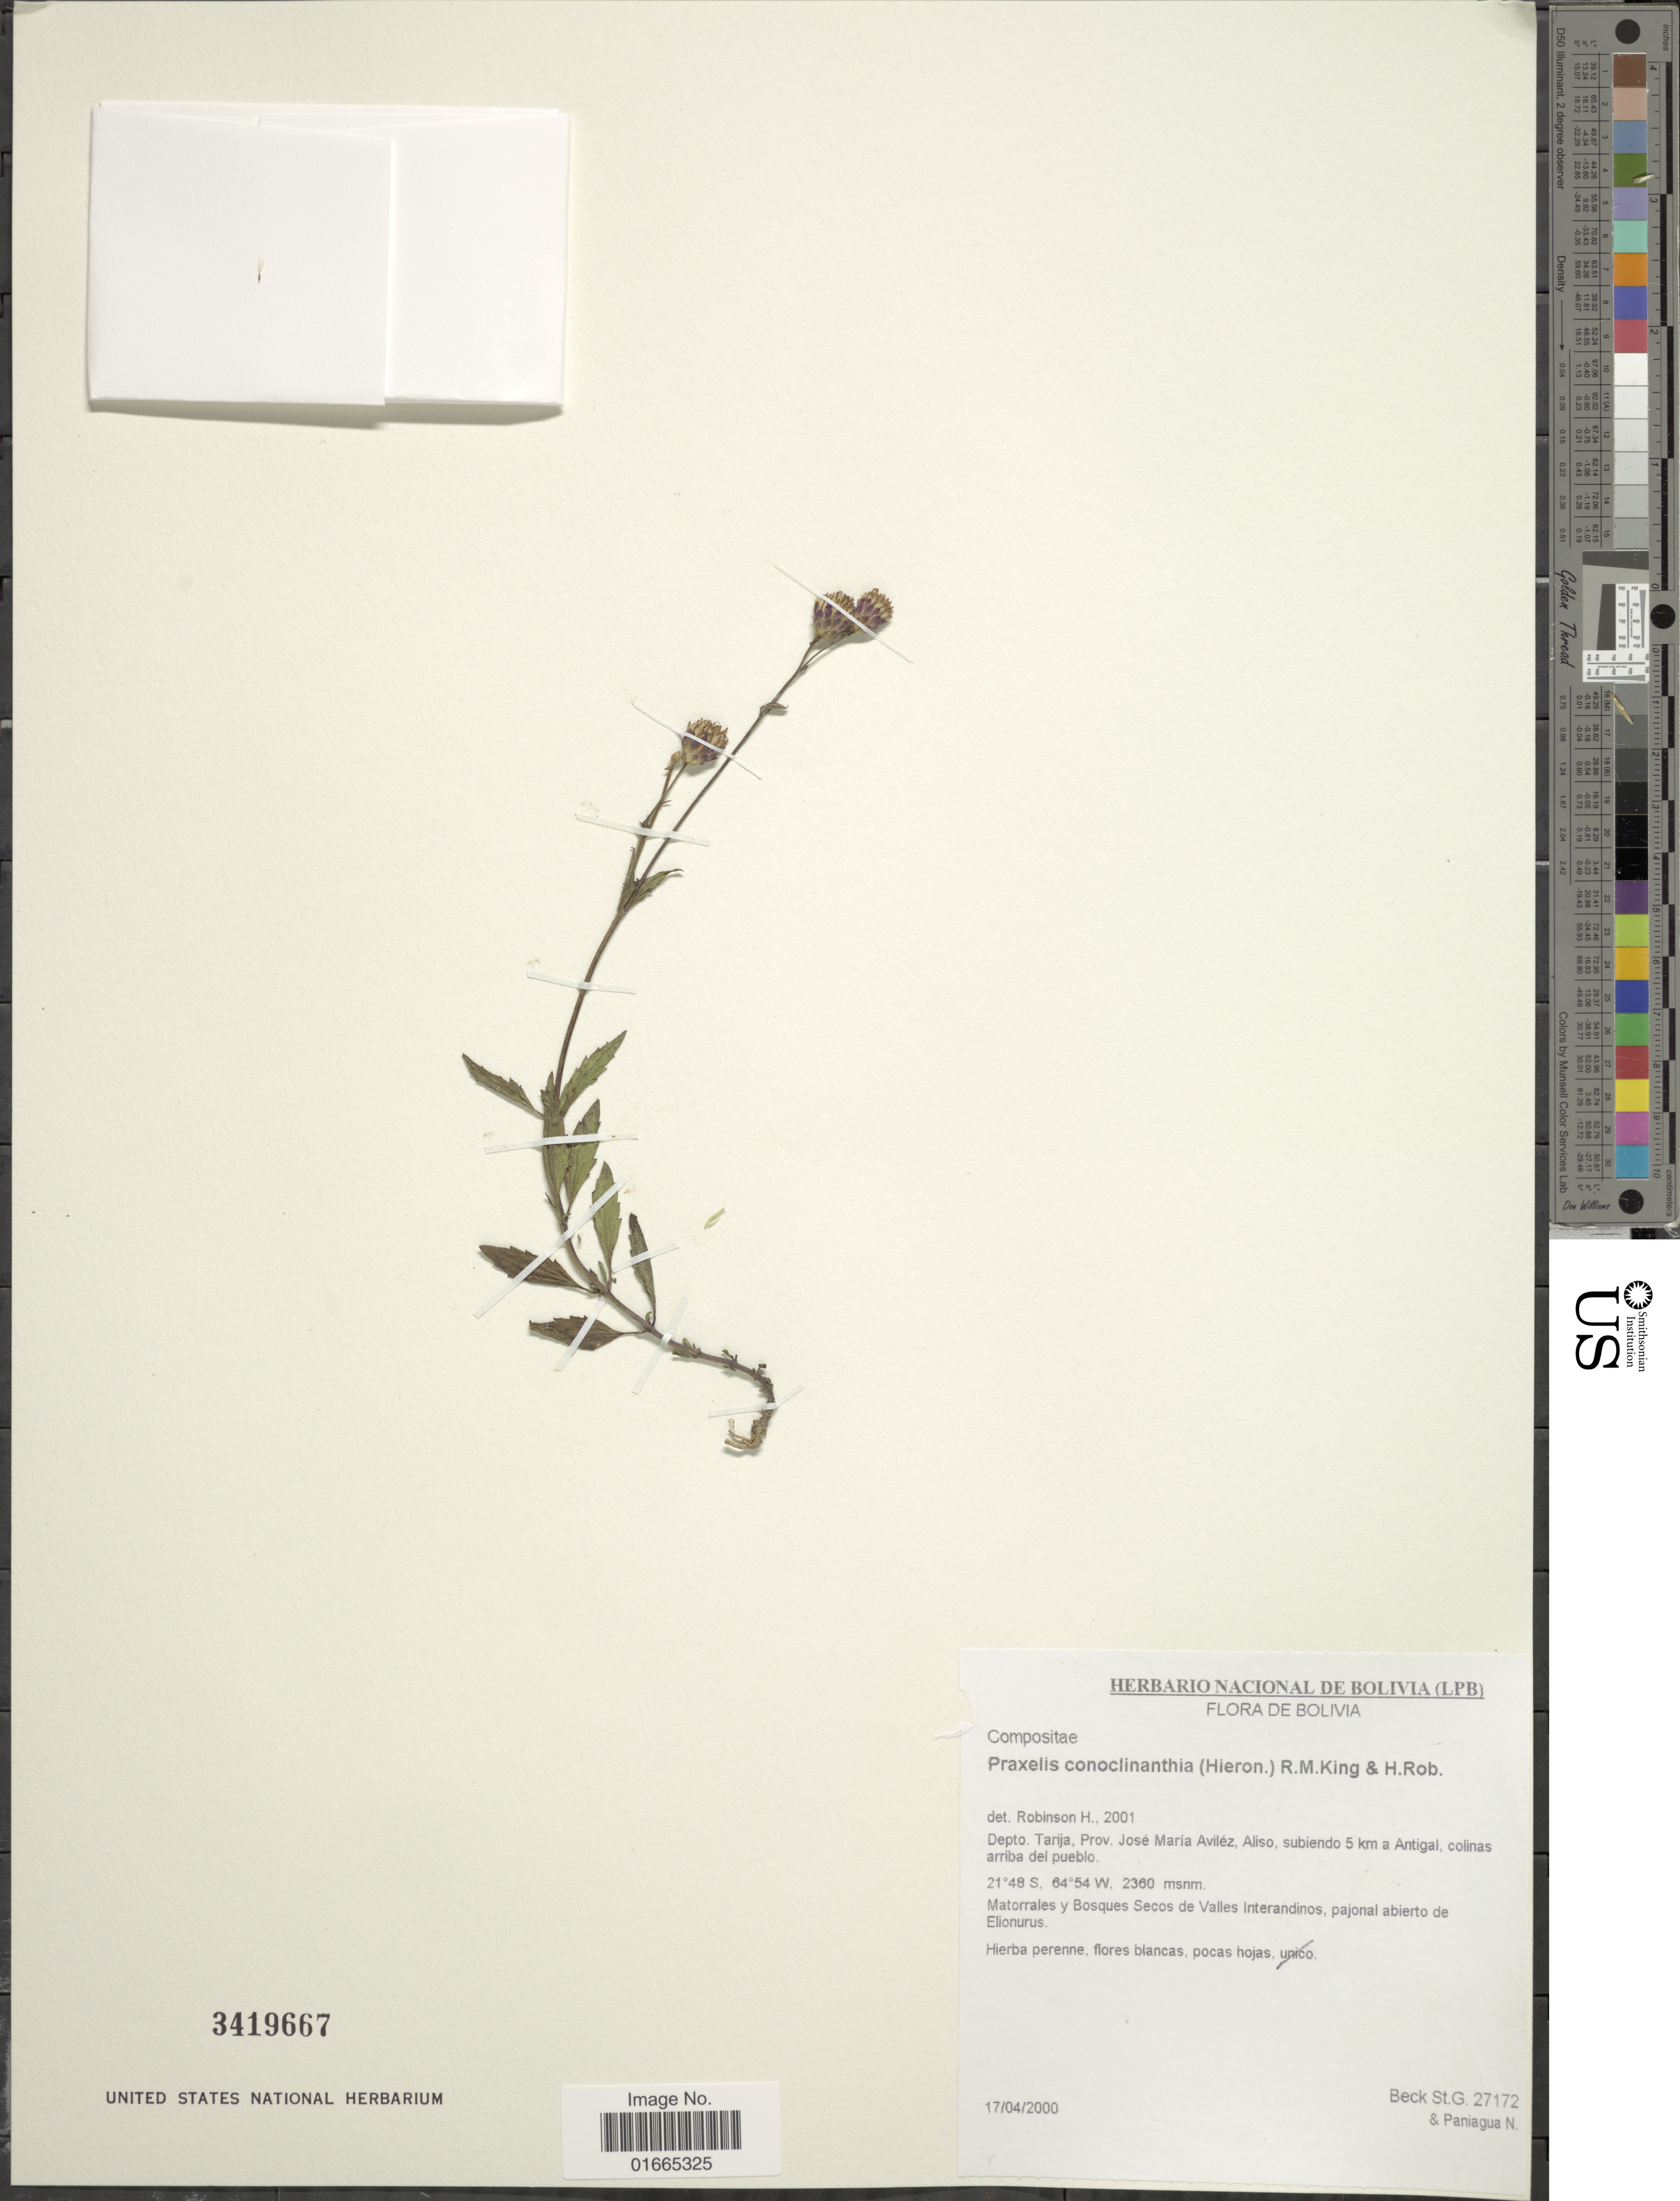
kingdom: Plantae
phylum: Tracheophyta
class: Magnoliopsida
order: Asterales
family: Asteraceae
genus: Praxelis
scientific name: Praxelis conoclinanthia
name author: (Hieron.) R.M. King & H. Rob.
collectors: S. G. Beck & N. Paniagua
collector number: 27172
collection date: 2000-04-17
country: Bolivia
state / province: Tarija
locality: Depto. Tarija, Prov. San José Maria Aviléz, Aliso, subiendo 5 km a Antigal, colinas arriba del pueblo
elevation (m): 2360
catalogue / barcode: US 3419667